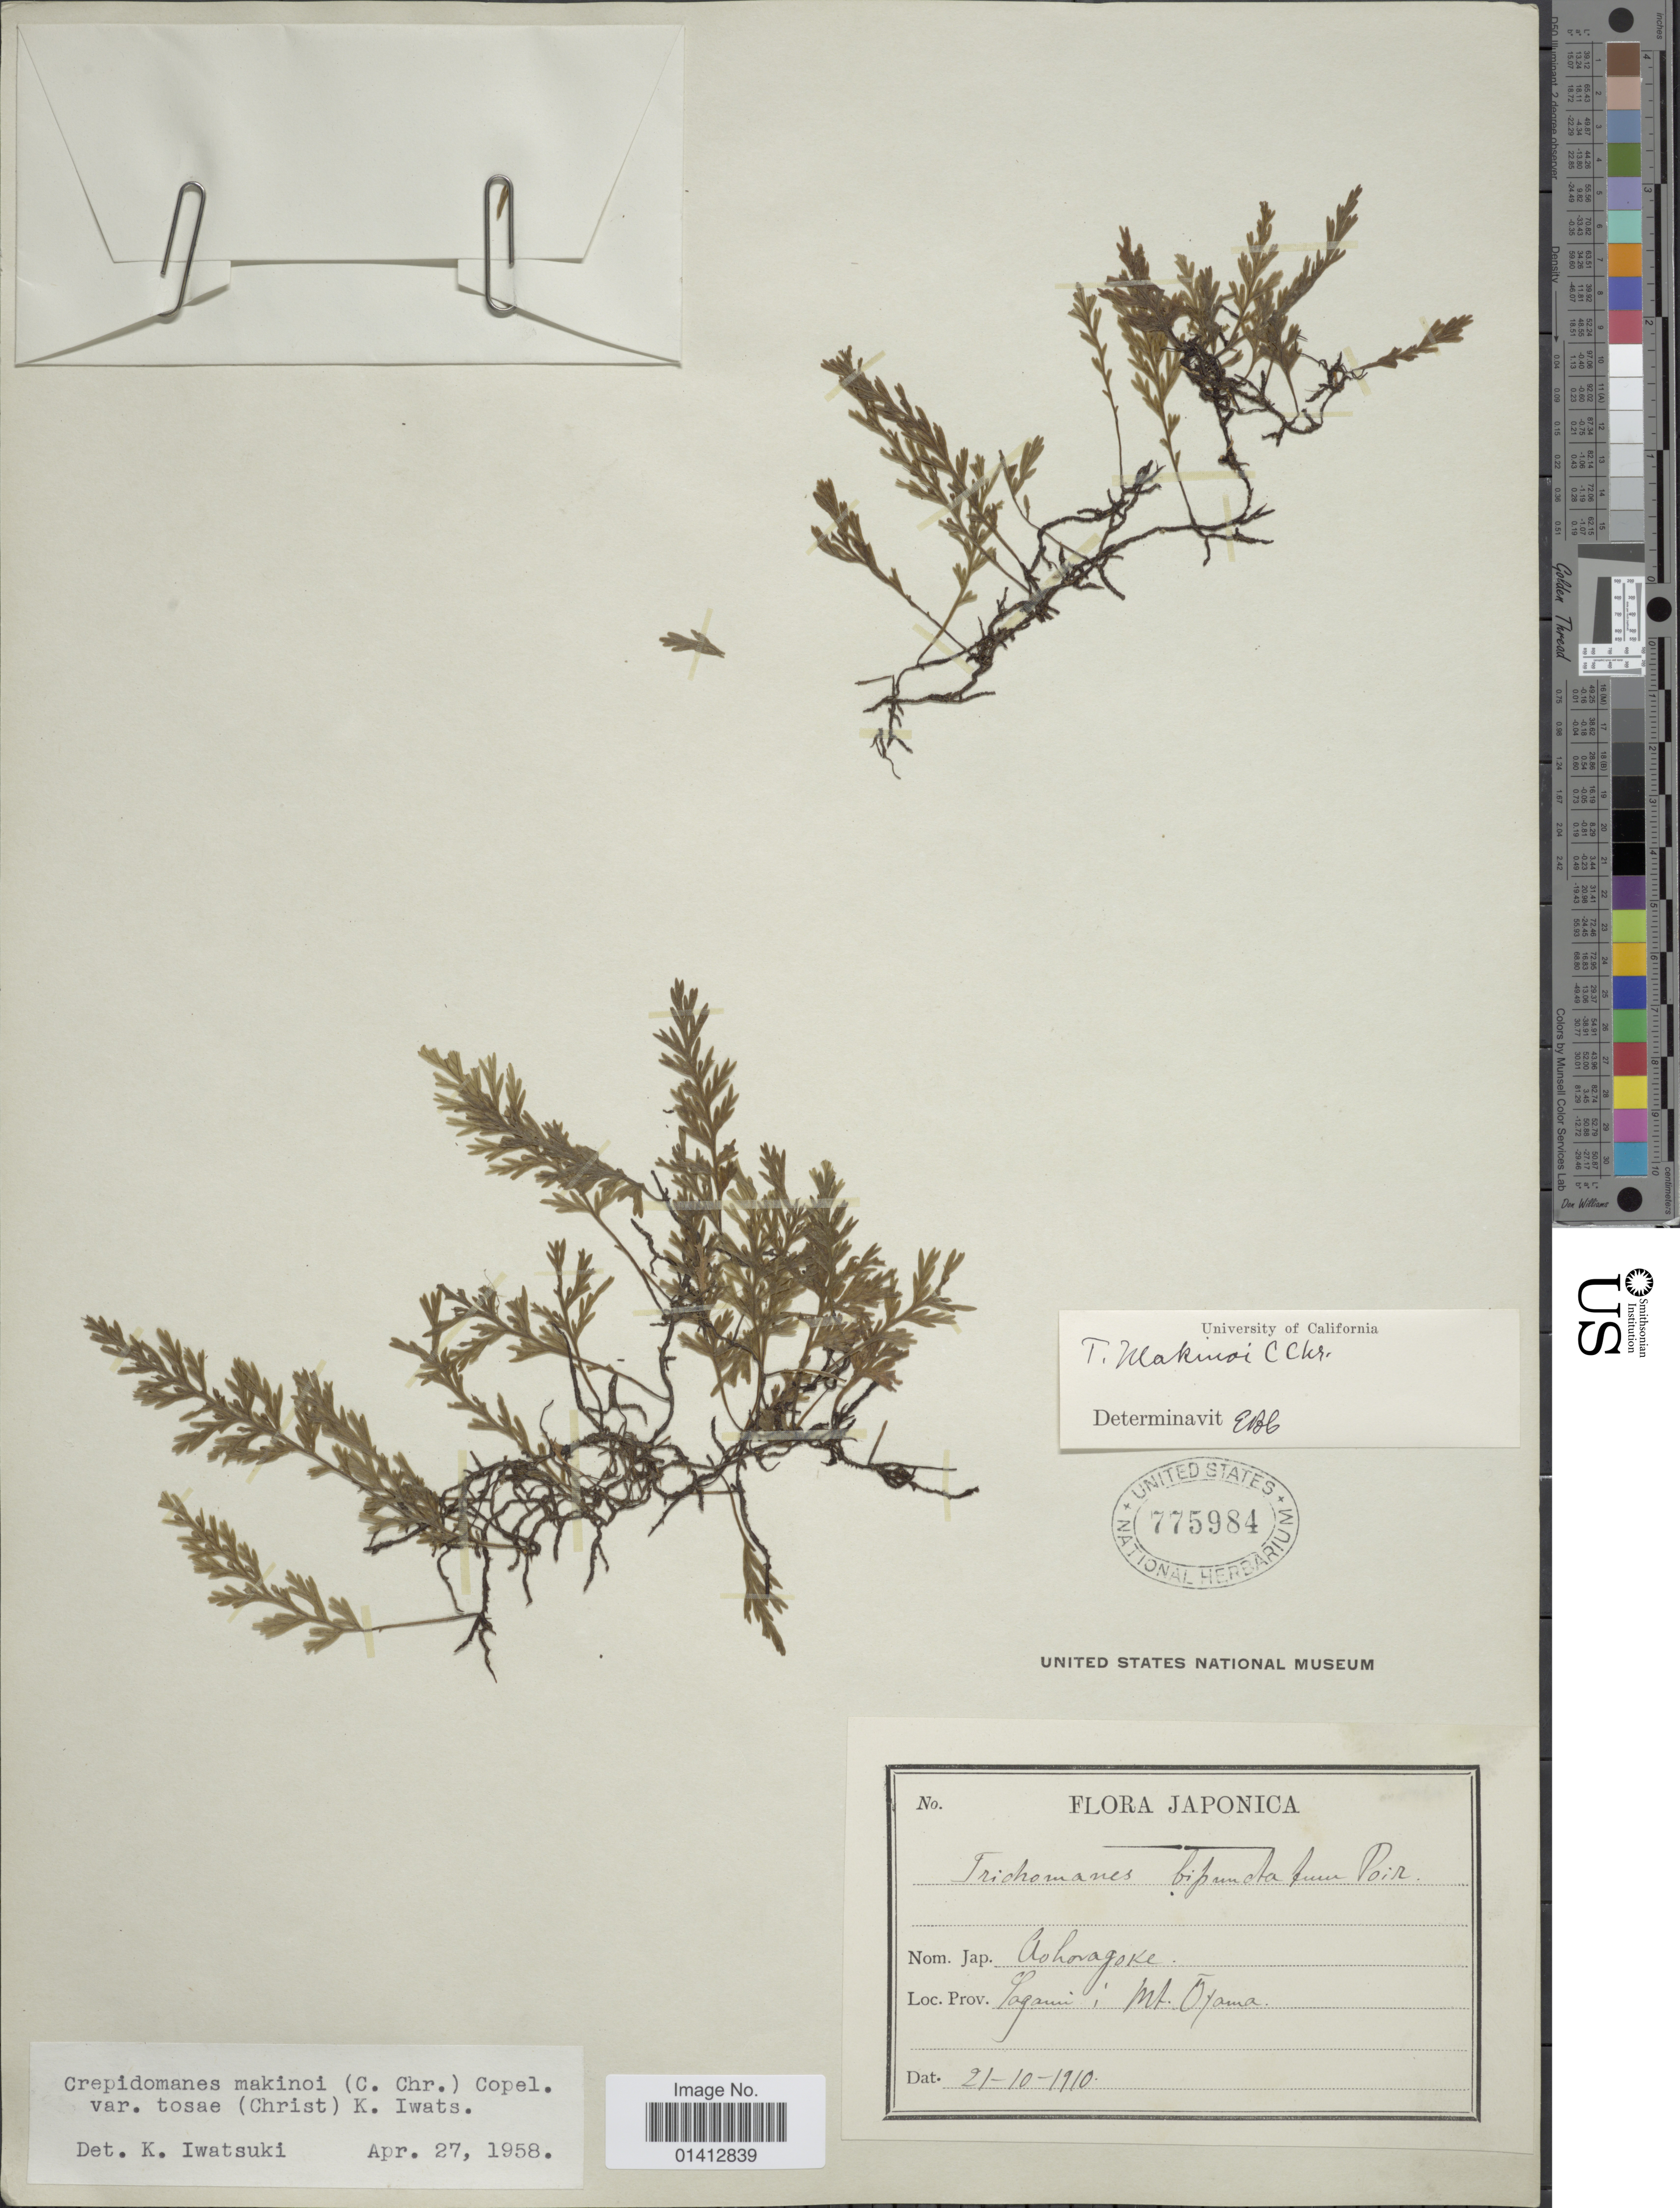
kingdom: Plantae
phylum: Tracheophyta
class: Polypodiopsida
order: Hymenophyllales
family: Hymenophyllaceae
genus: Crepidomanes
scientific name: Crepidomanes makinoi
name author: (C. Chr.) Copel.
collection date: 1910-10-21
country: Japan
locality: Sagami: Mt Otama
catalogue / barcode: US 775984